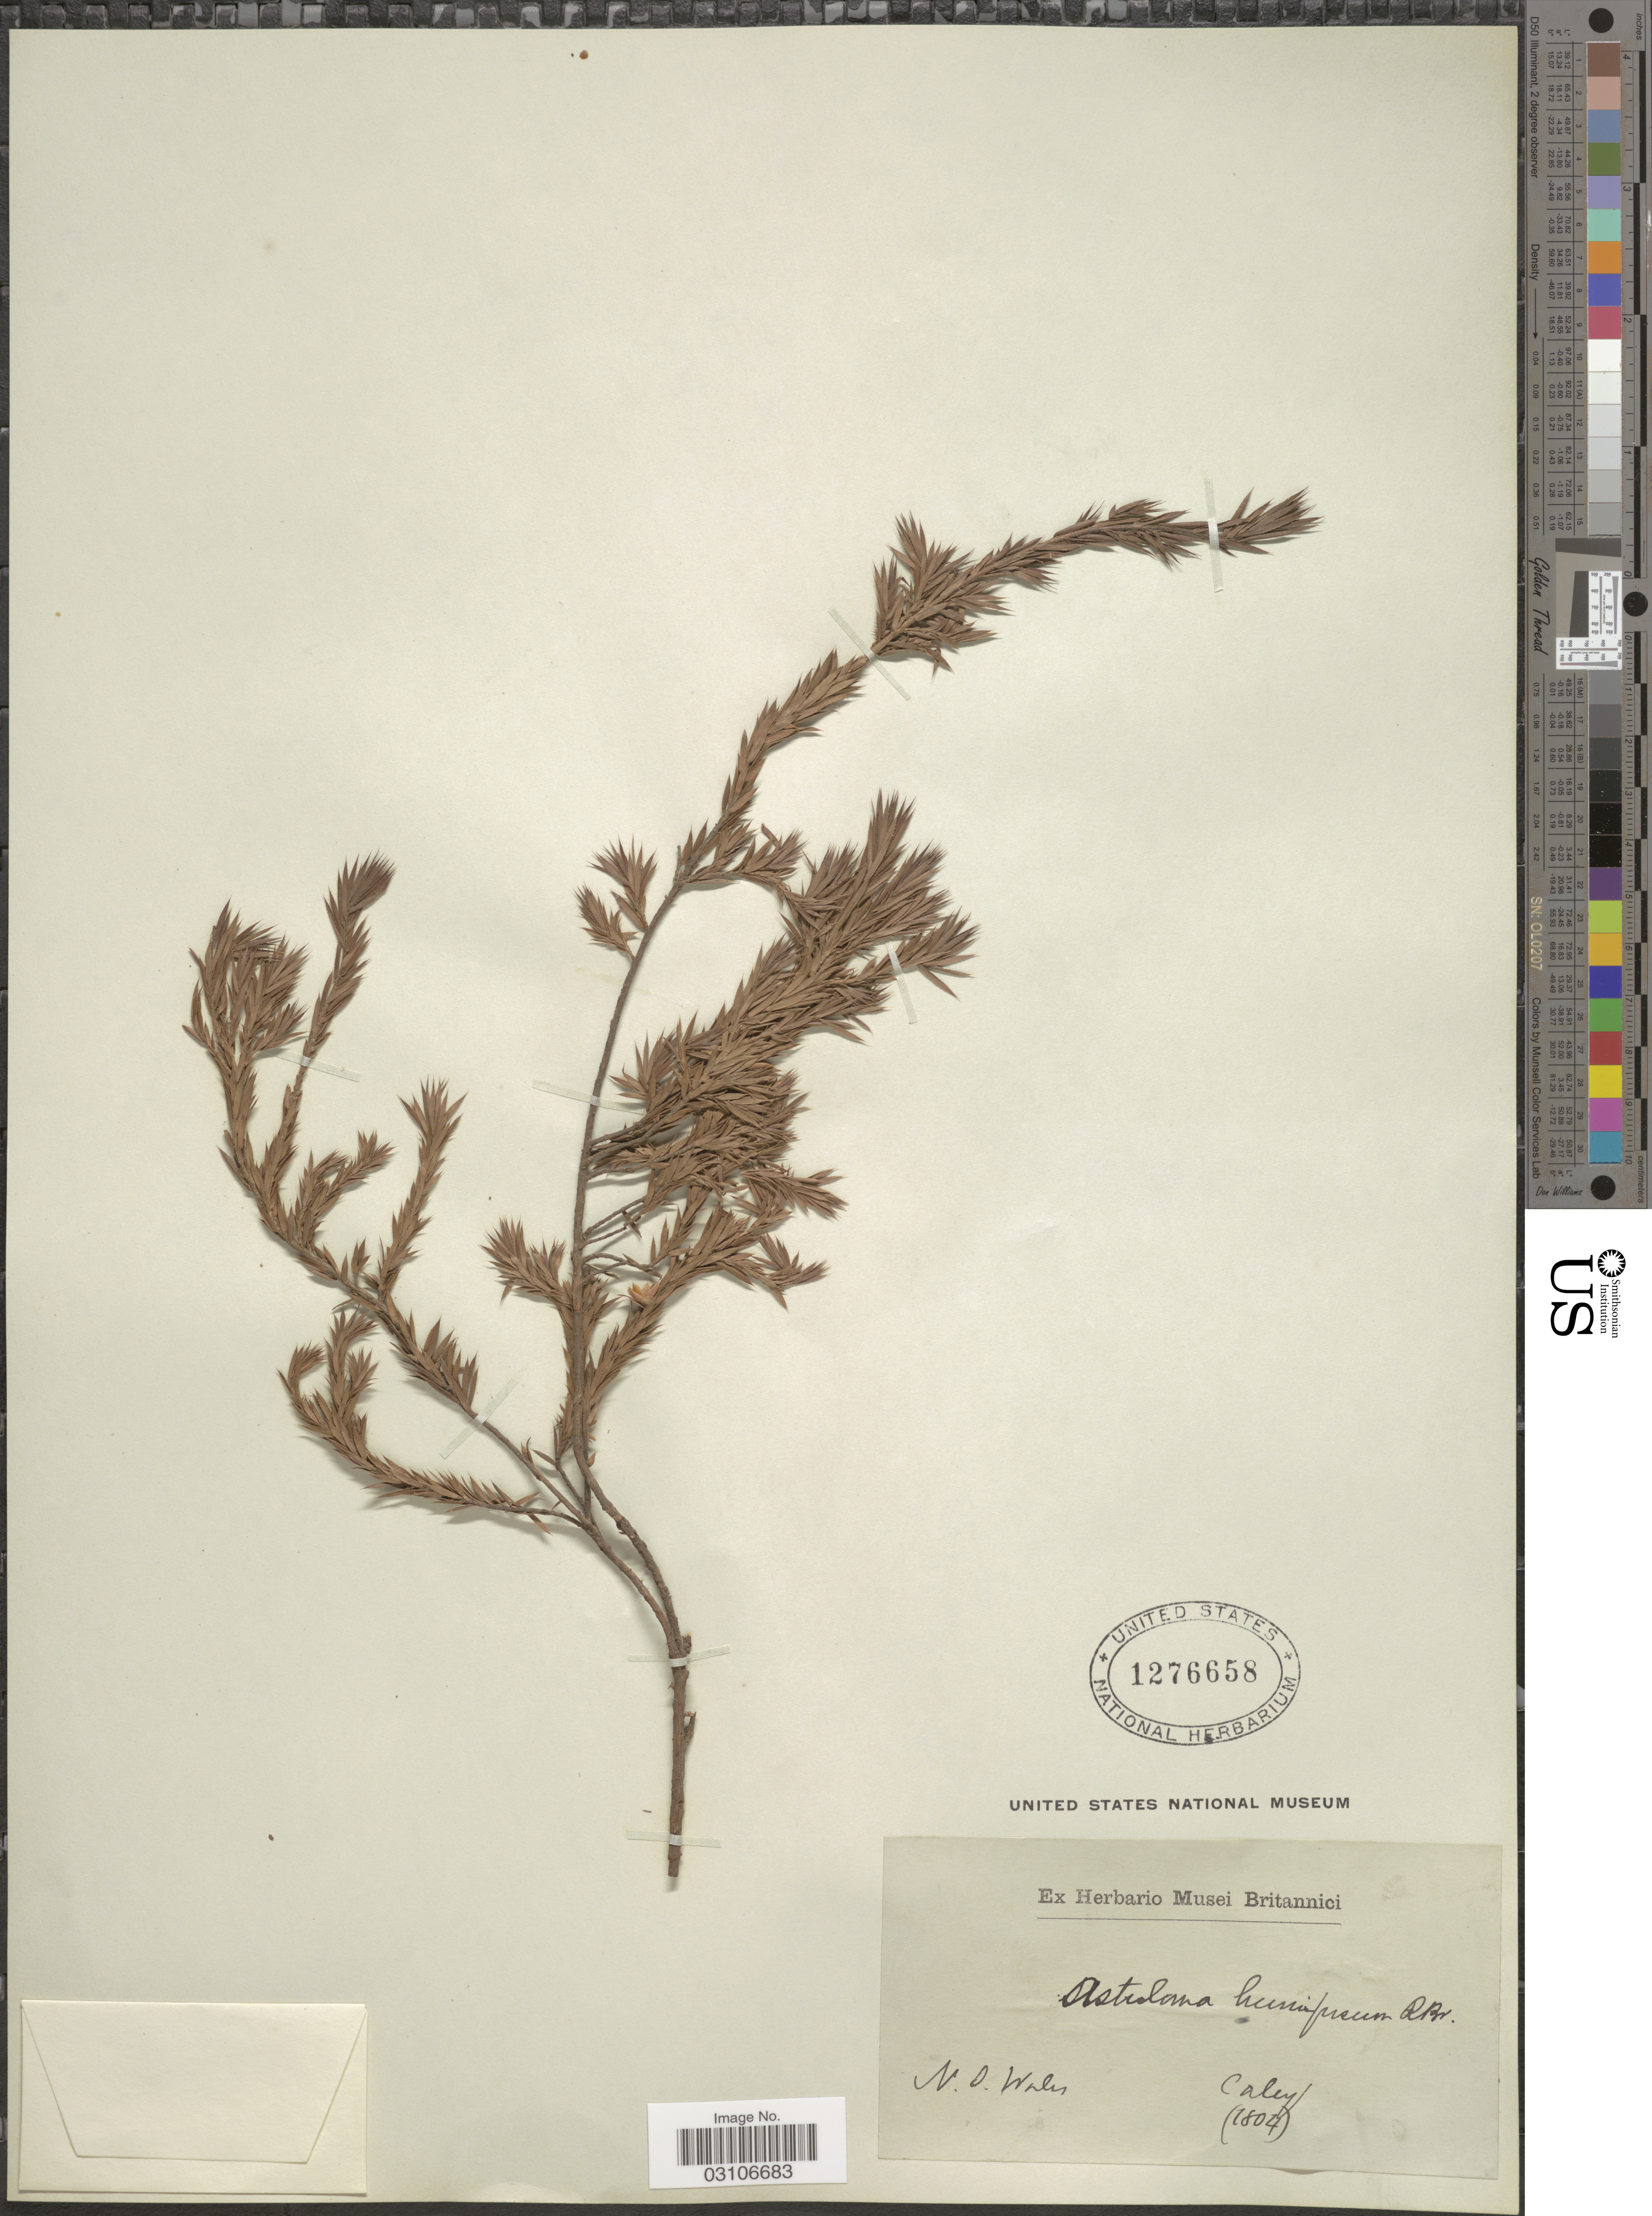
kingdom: Plantae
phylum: Tracheophyta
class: Magnoliopsida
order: Ericales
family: Ericaceae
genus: Astroloma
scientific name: Astroloma humifusum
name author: (Cav.) R. Br.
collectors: -. Caley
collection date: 1804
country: Australia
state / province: New South Wales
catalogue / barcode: US 1276658